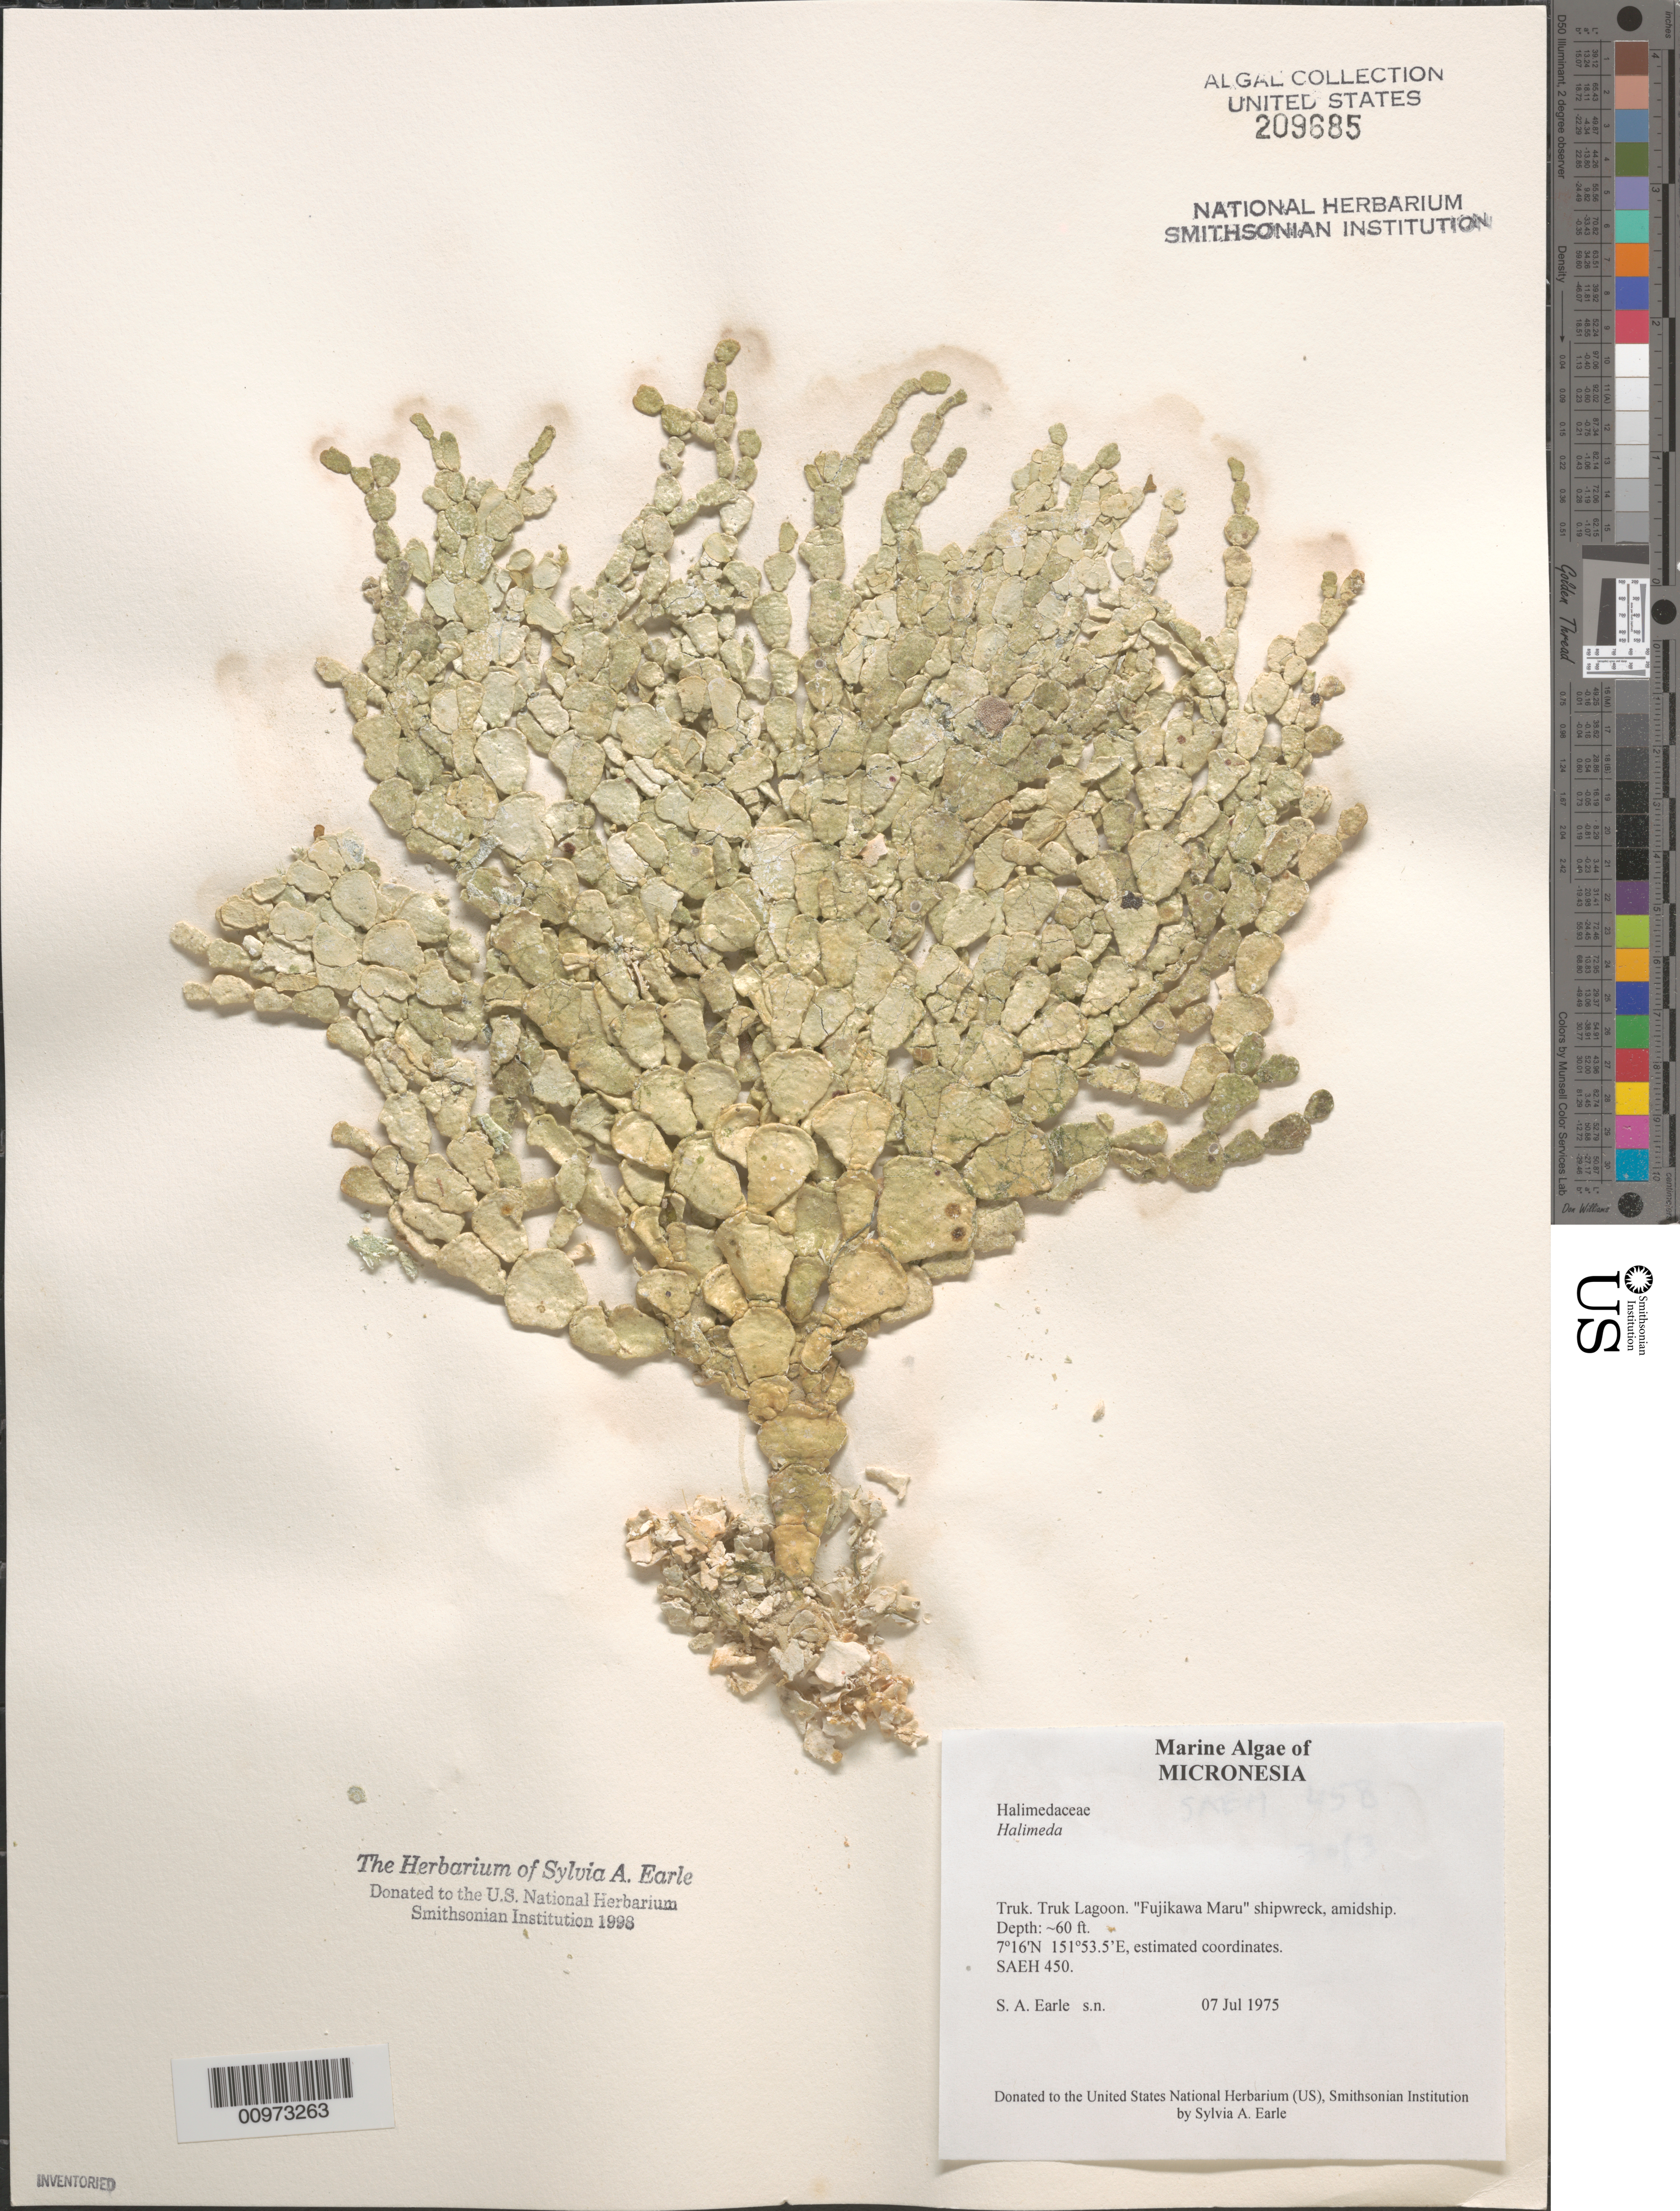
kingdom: Plantae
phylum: Chlorophyta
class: Ulvophyceae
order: Bryopsidales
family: Halimedaceae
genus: Halimeda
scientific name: Halimeda sp.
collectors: S. A. Earle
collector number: SAEH 450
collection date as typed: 07 Jul 1975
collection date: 1975-07-07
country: Micronesia, Federated States of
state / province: Truk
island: Truk (Chuuk) Is.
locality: Chuuk Lagoon (Truk Lagon), Fujikawa Maru shipwreck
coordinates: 7 16'N, 151 53.5'E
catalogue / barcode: US 209685